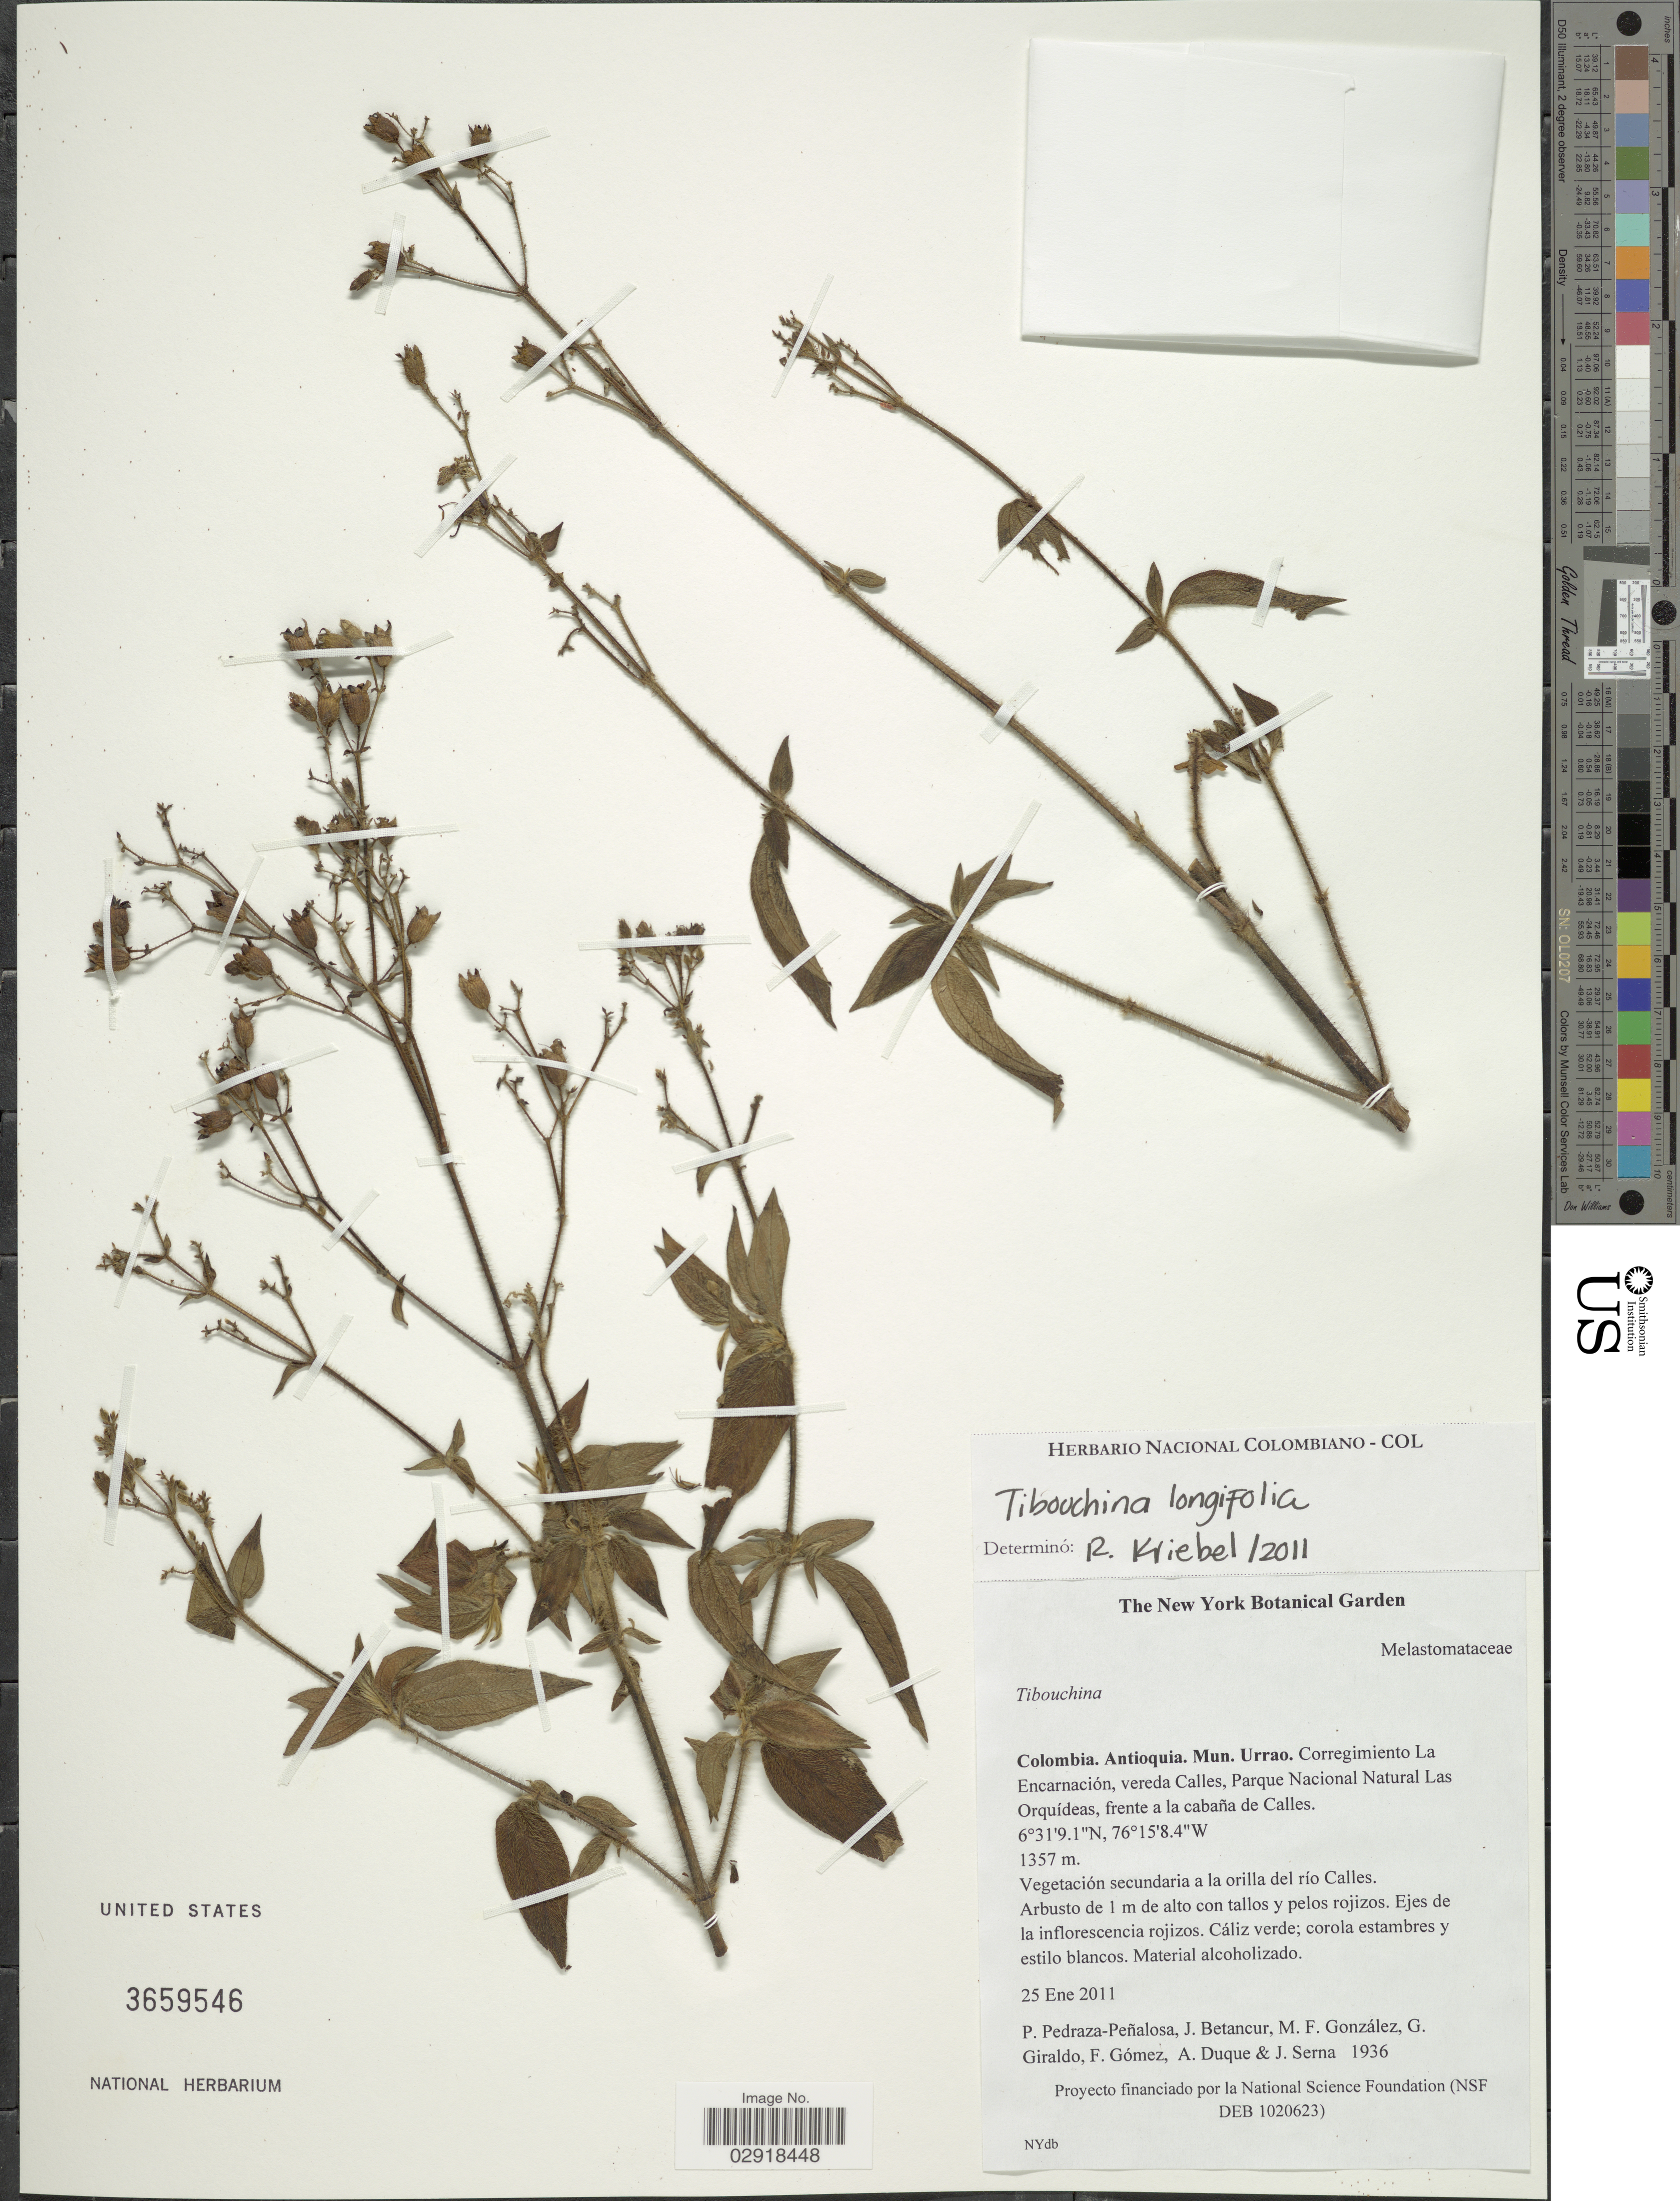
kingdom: Plantae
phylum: Tracheophyta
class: Magnoliopsida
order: Myrtales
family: Melastomataceae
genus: Chaetogastra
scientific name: Chaetogastra longifolia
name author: (Vahl) DC.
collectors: P. Pedraza-Peñalosa, J. Betancur, M. Gonzalez, G. Giraldo & et al.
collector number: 1936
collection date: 2011-01-25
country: Colombia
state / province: Antioquia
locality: Mun. Urrao, Corregimiento La Encarnación, vereda Calles, Parque Nacional Natural Las Orquídeas, frente a la cabaña de Calles.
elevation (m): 1357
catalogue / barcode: US 3659546